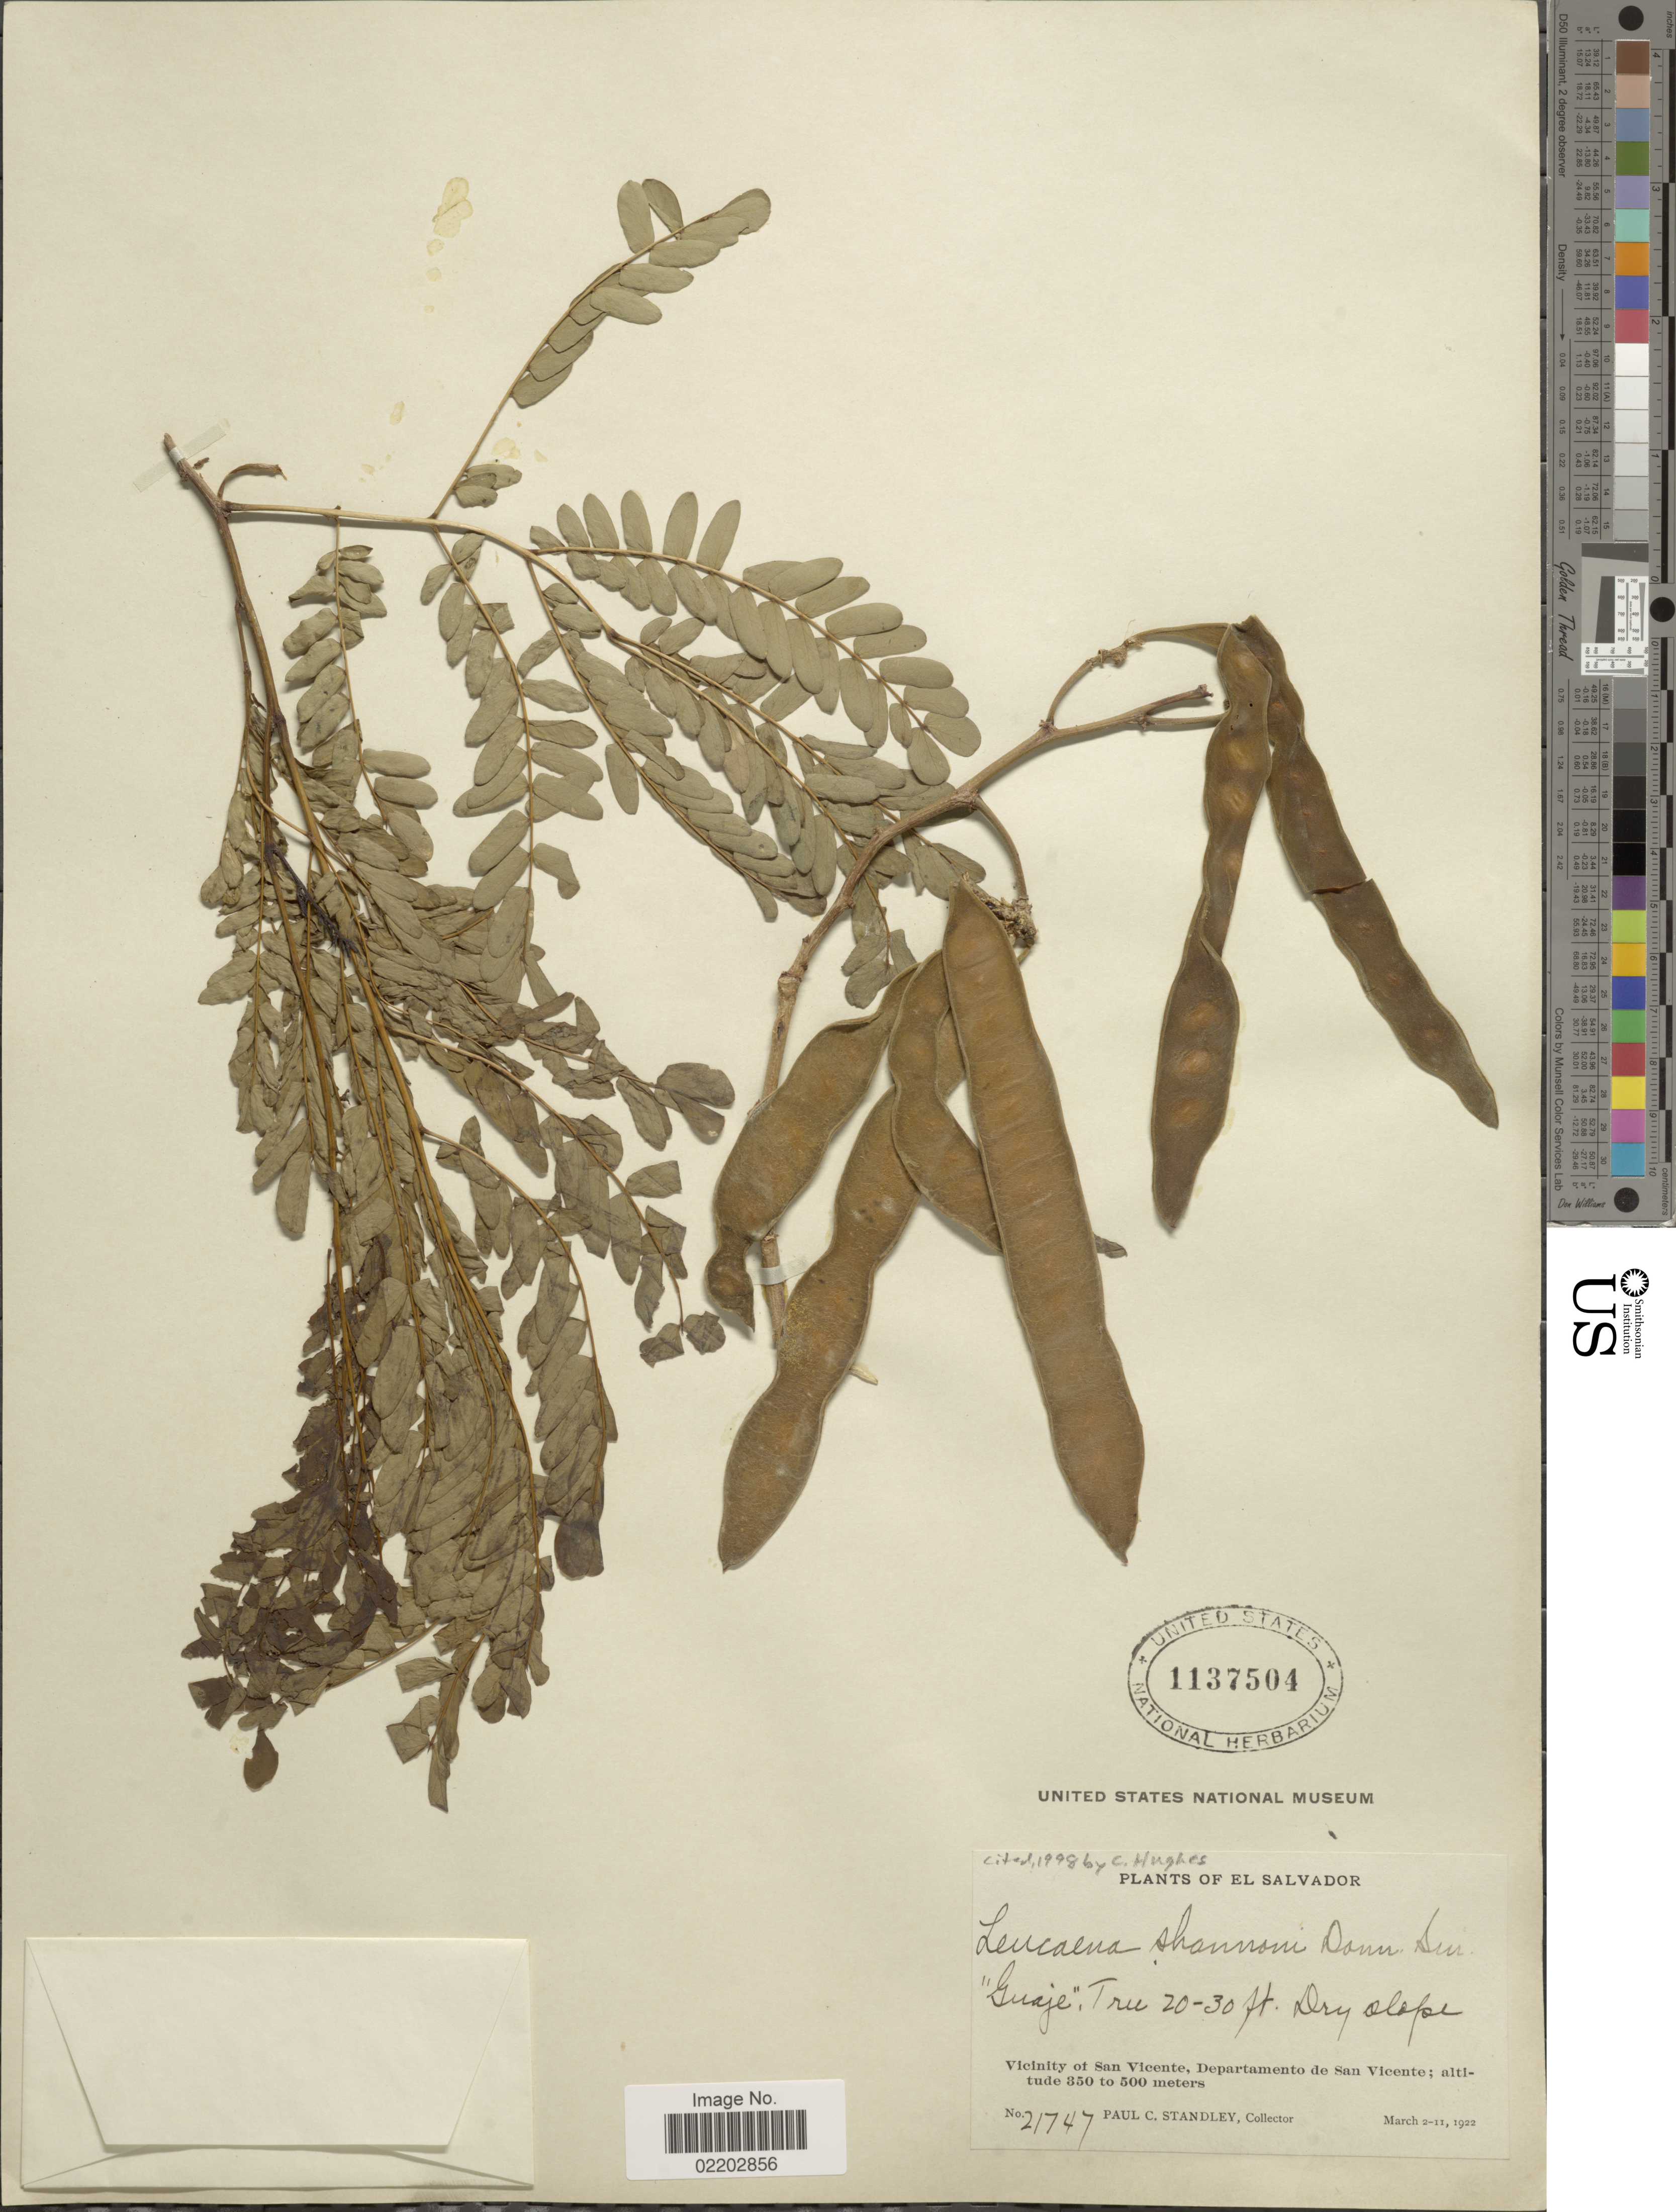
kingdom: Plantae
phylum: Tracheophyta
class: Magnoliopsida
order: Fabales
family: Fabaceae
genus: Leucaena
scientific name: Leucaena shannonii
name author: Donn. Sm.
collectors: P. C. Standley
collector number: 21747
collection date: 1922-03-02/1922-03-11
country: El Salvador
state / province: San Vincente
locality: Dry slope, vicinity of San Vicente, Departamento de San Vicente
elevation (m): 350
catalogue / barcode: US 1137504